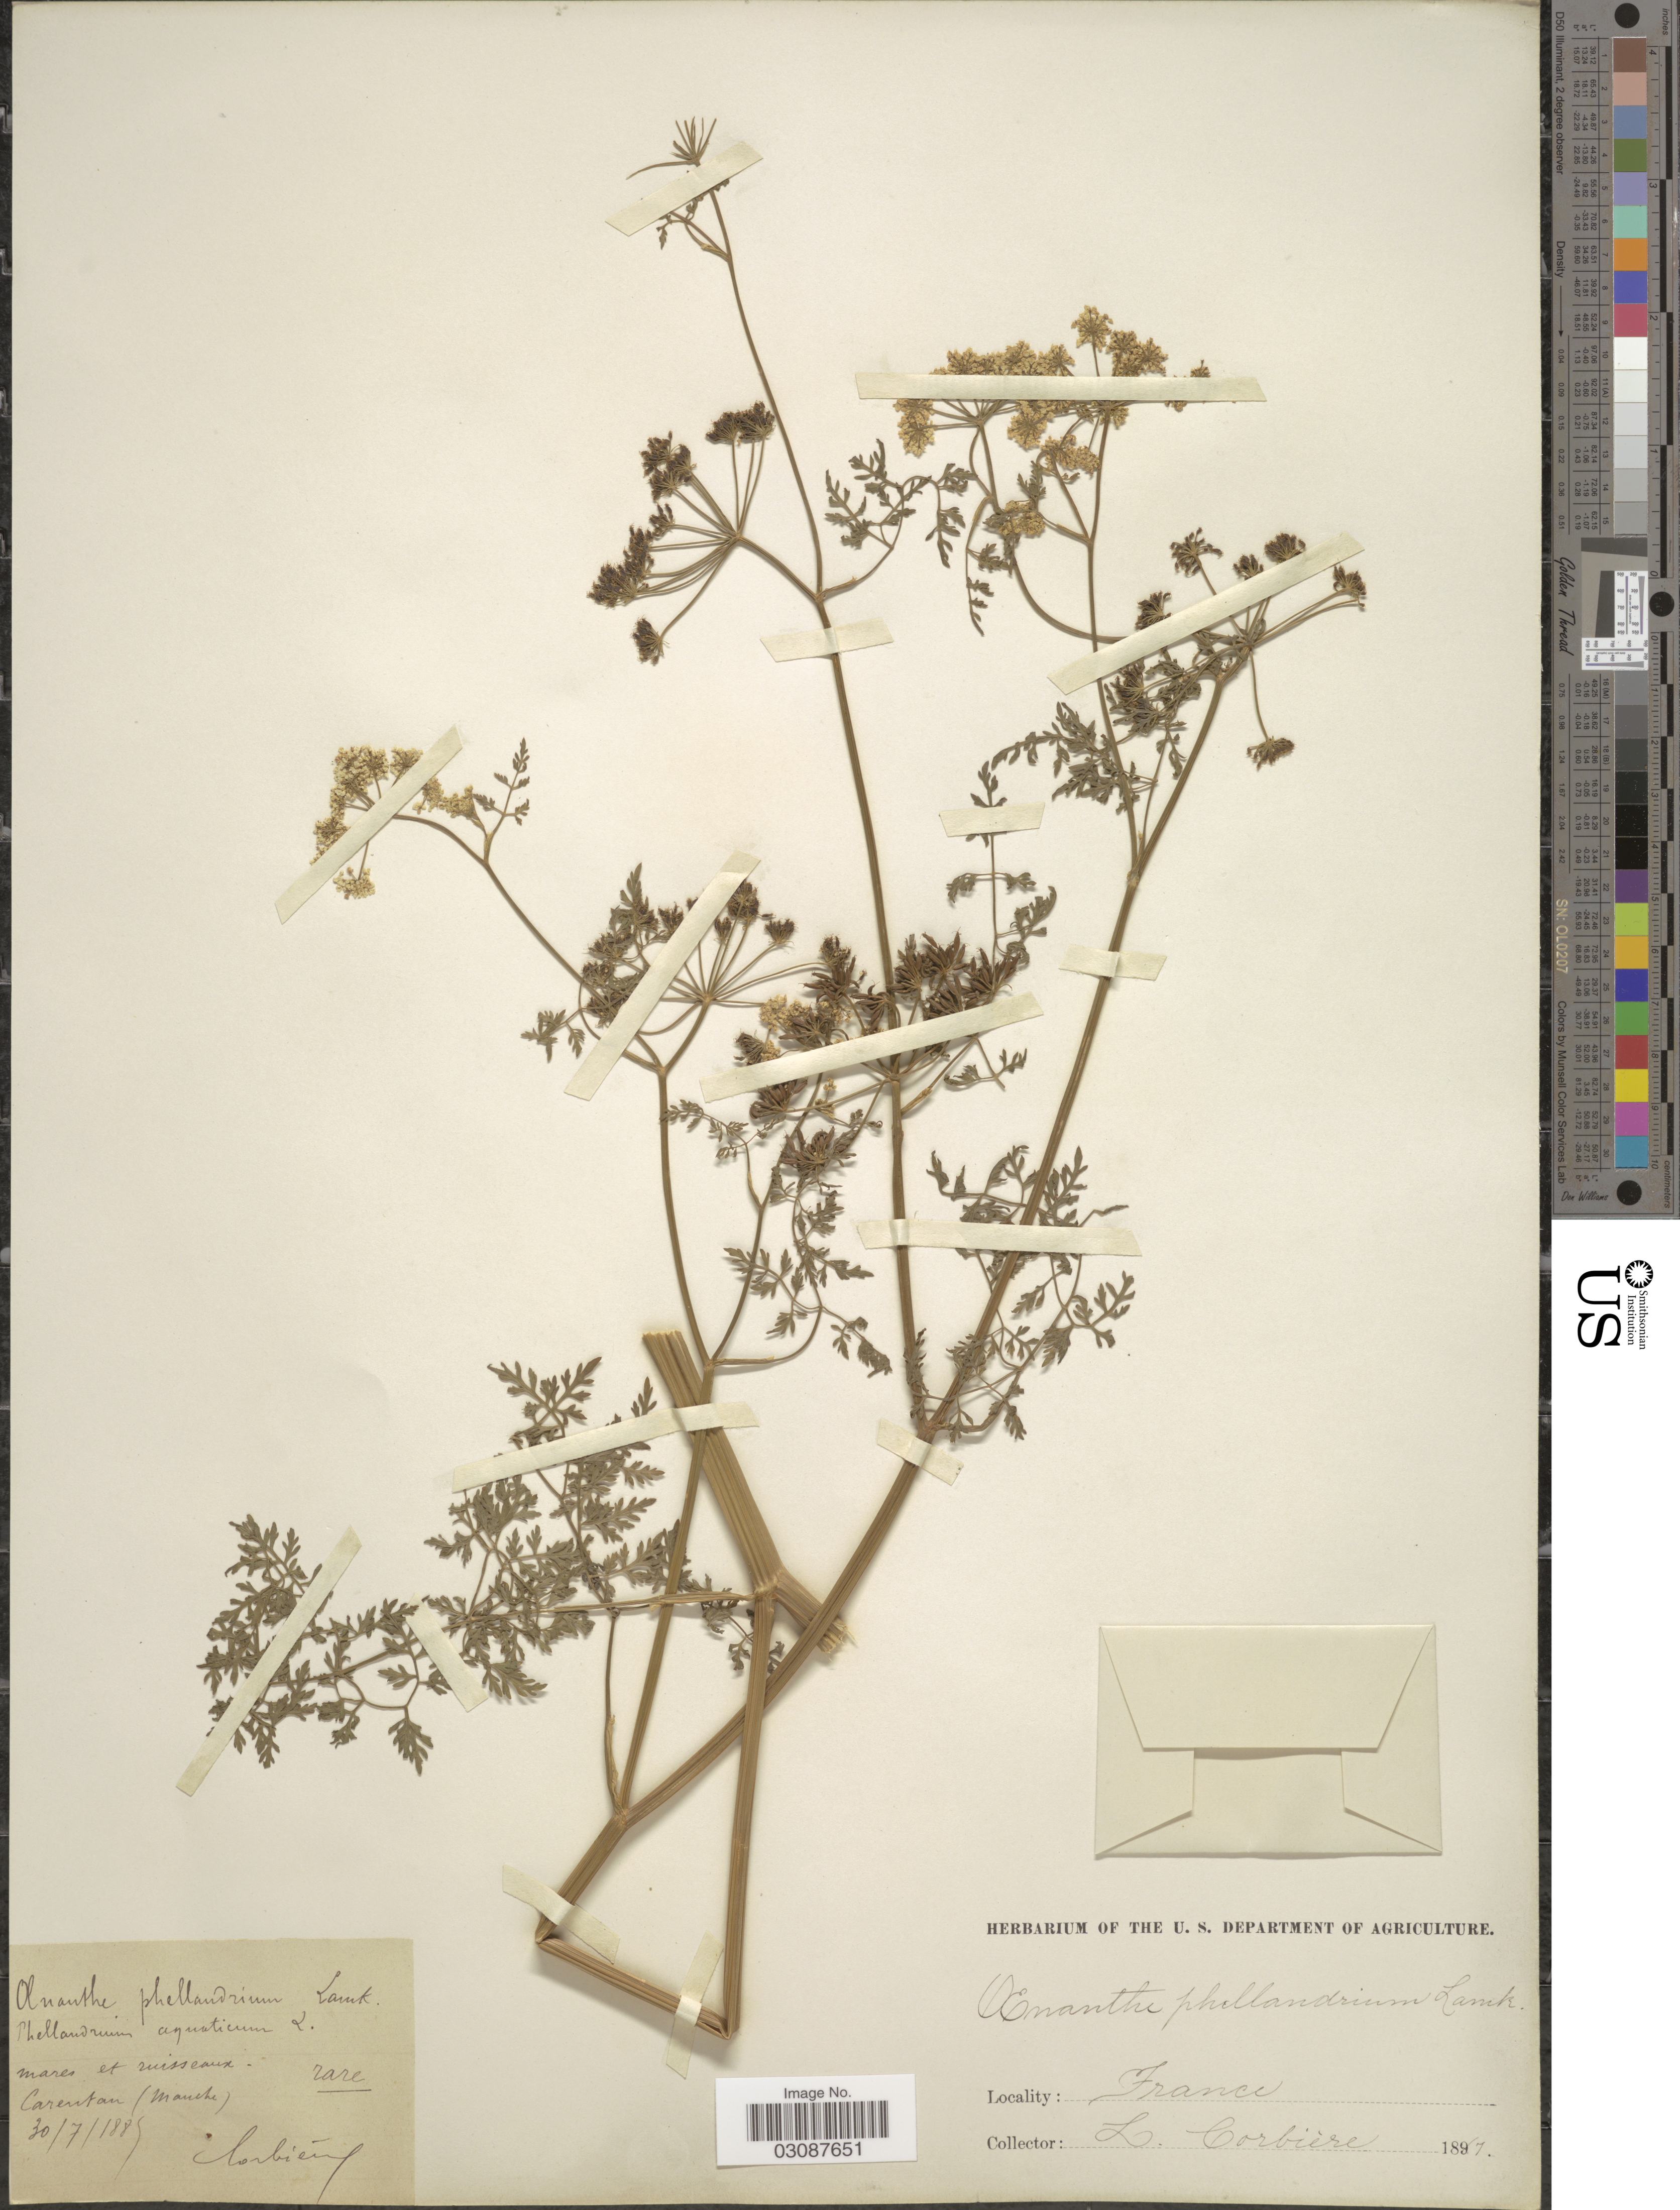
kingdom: Plantae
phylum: Tracheophyta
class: Magnoliopsida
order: Apiales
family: Apiaceae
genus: Oenanthe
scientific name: Oenanthe phellandrim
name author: Lam.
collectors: L. Corbière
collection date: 1885-07-30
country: France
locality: Mares et ruisseaux. Carentan (Manche).